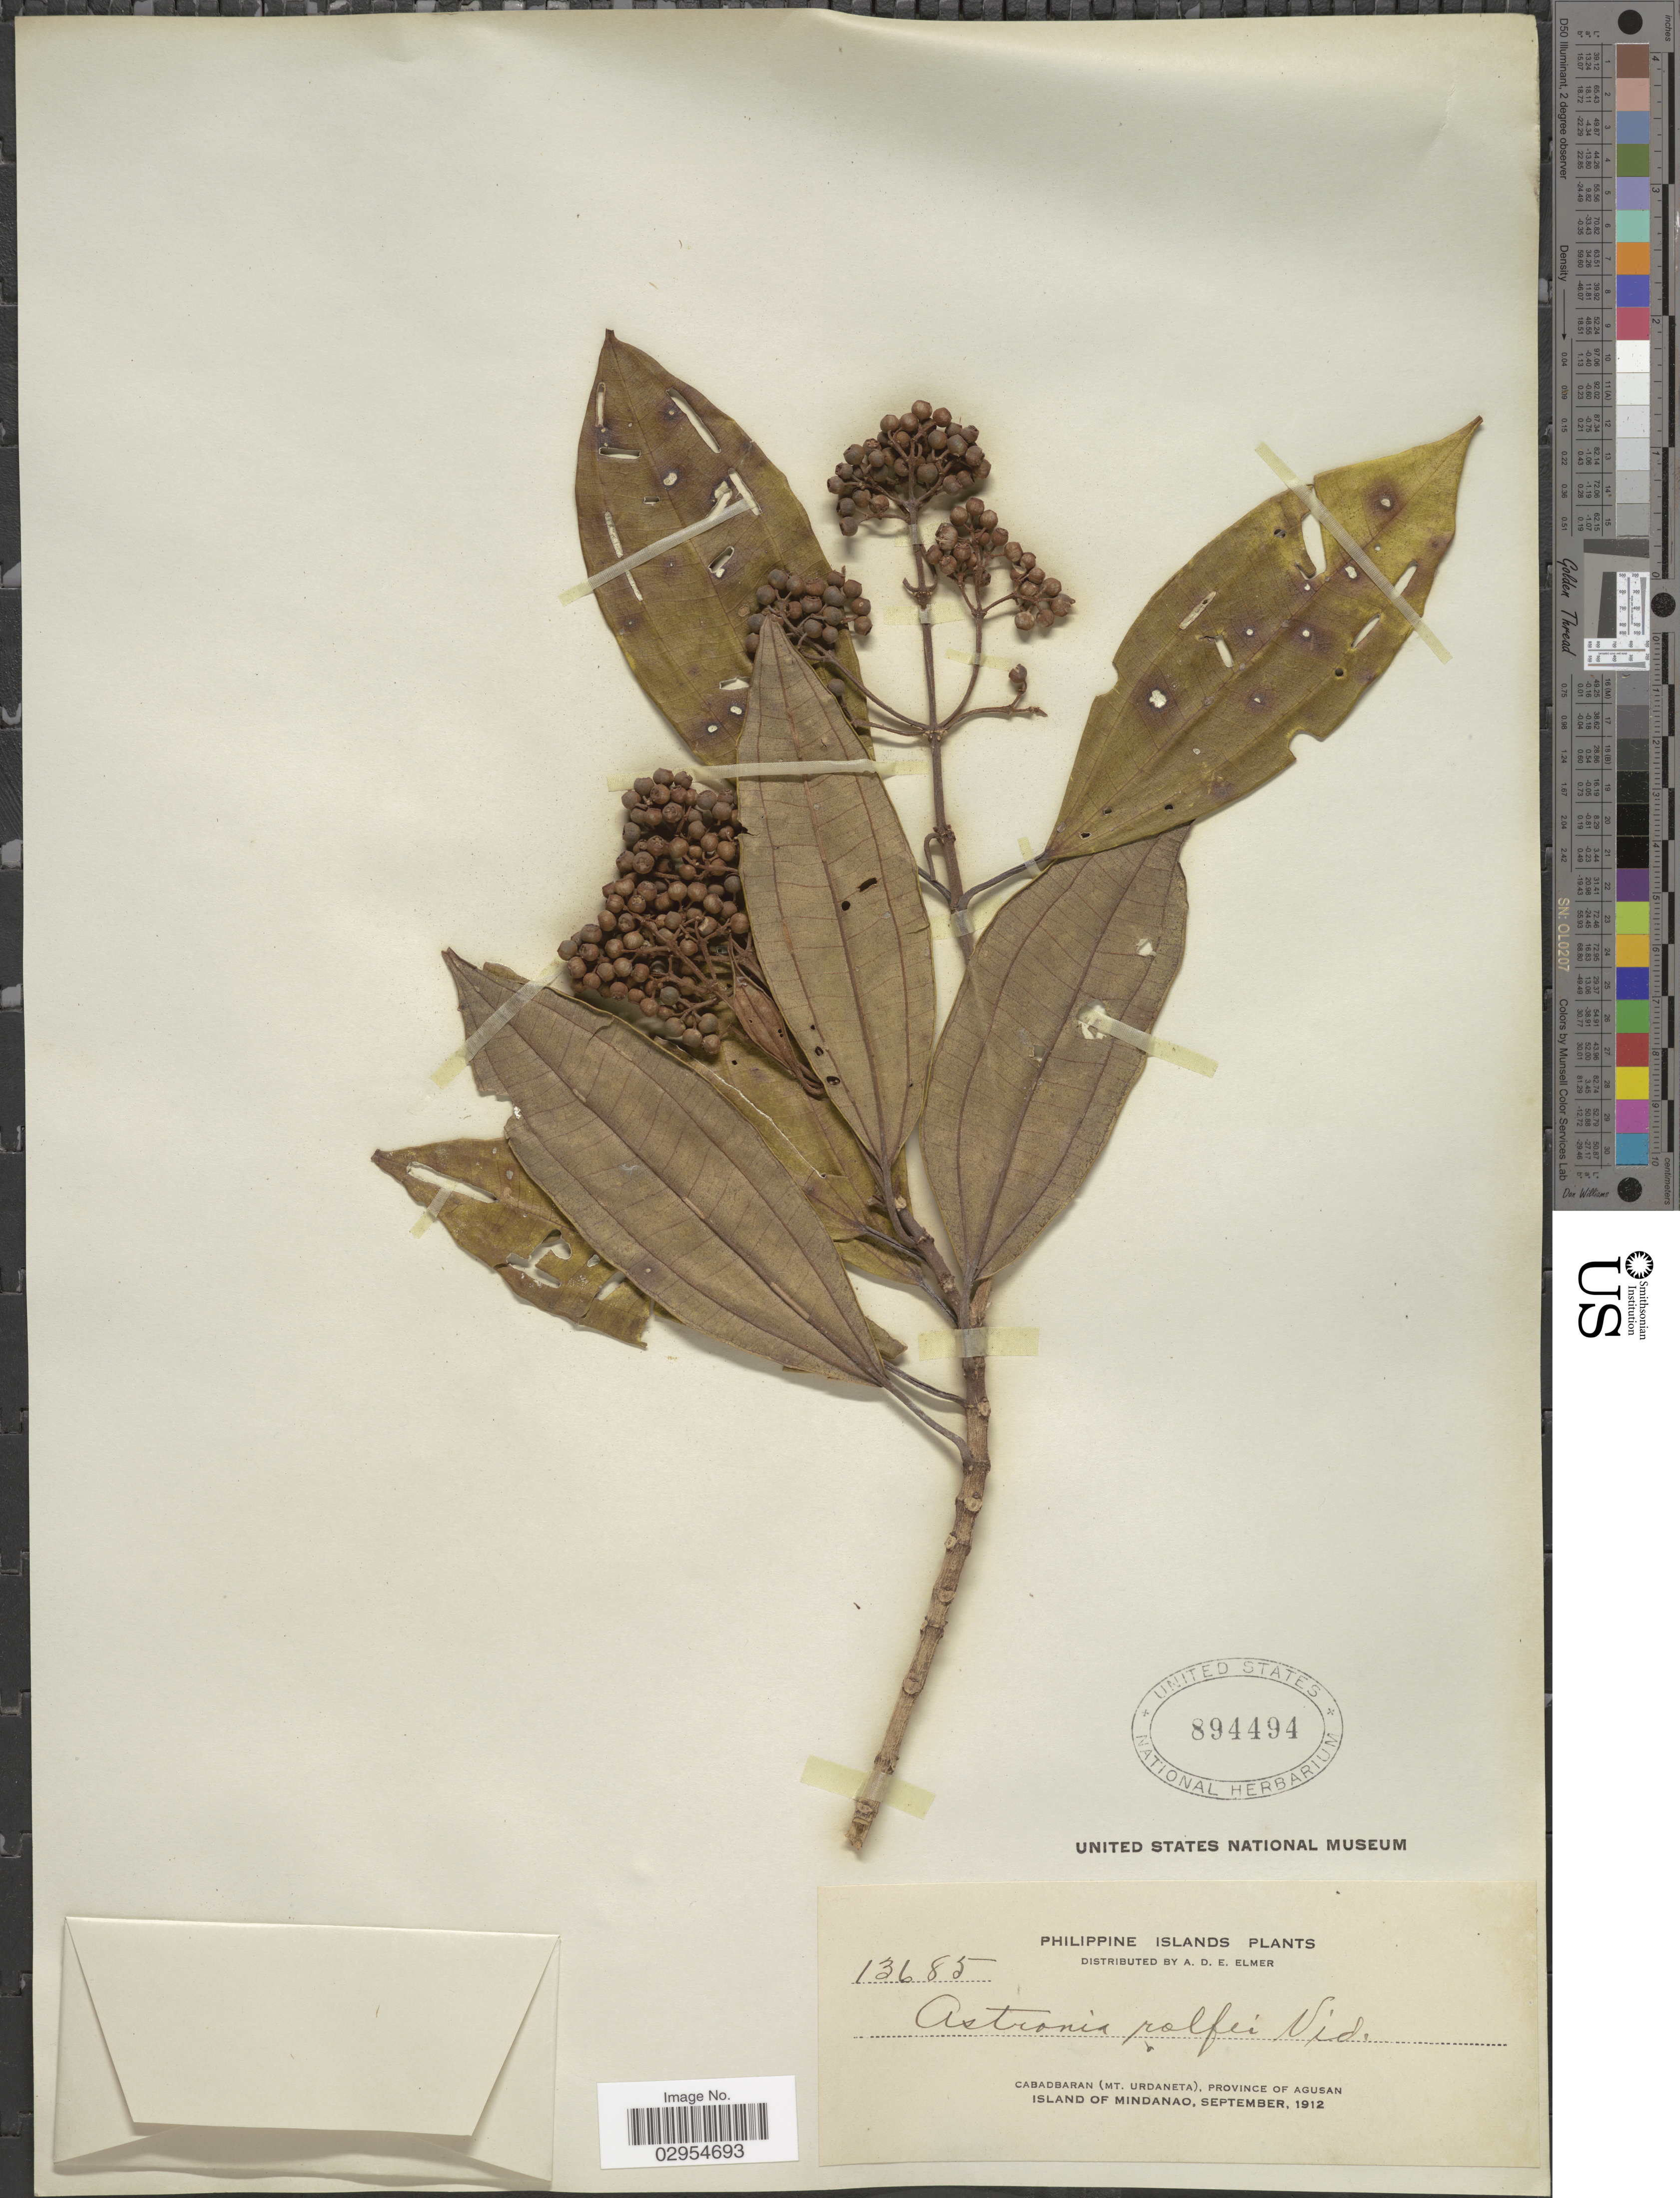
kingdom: Plantae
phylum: Tracheophyta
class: Magnoliopsida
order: Myrtales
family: Melastomataceae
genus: Astronia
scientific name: Astronia rolfei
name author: S. Vidal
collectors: A. D. E. Elmer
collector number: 13685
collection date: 1912-09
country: Philippines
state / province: Caraga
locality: Cabadbaran (Mt. Urdaneta), Province of Agusan. Island of Mindanao.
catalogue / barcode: US 894494